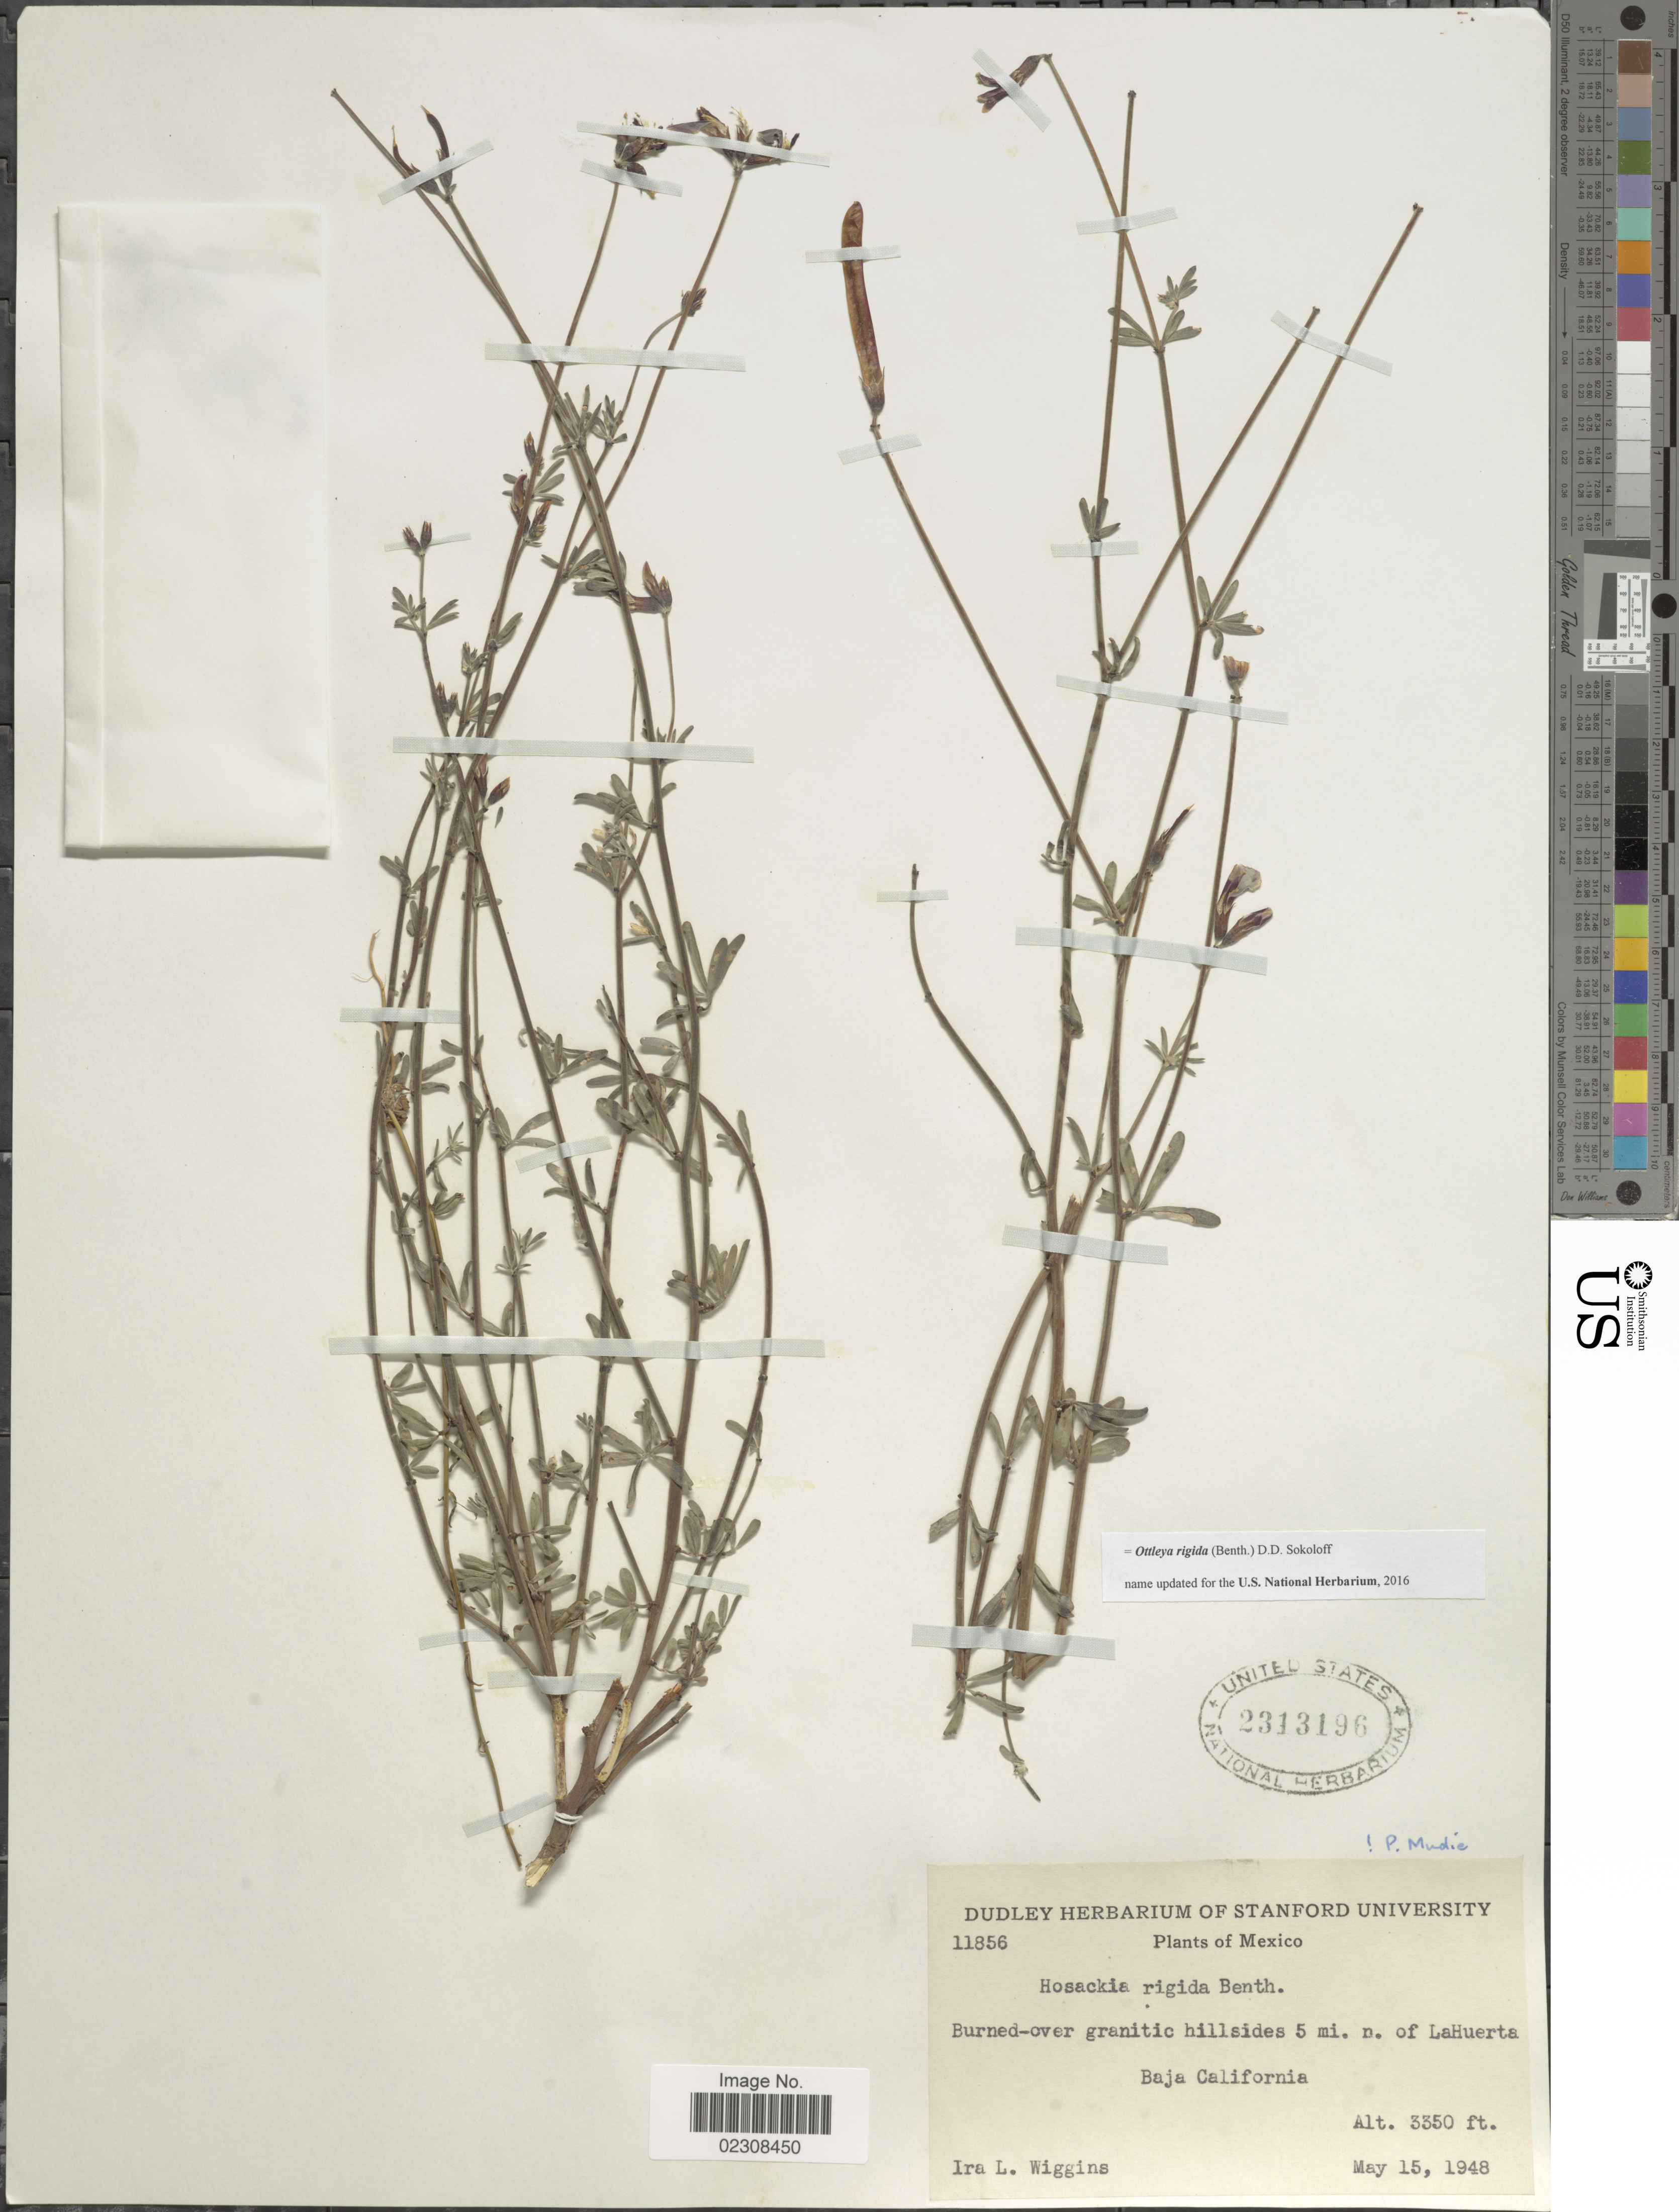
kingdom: Plantae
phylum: Tracheophyta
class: Magnoliopsida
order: Fabales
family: Fabaceae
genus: Ottleya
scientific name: Ottleya rigida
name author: (Benth.) D.D. Sokoloff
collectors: I. L. Wiggins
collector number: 11856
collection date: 1948-05-15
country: Mexico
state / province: Baja California Norte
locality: Burned-over granitic hillsides 5 mi. n. of LaHuerta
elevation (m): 1021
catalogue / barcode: US 2313196